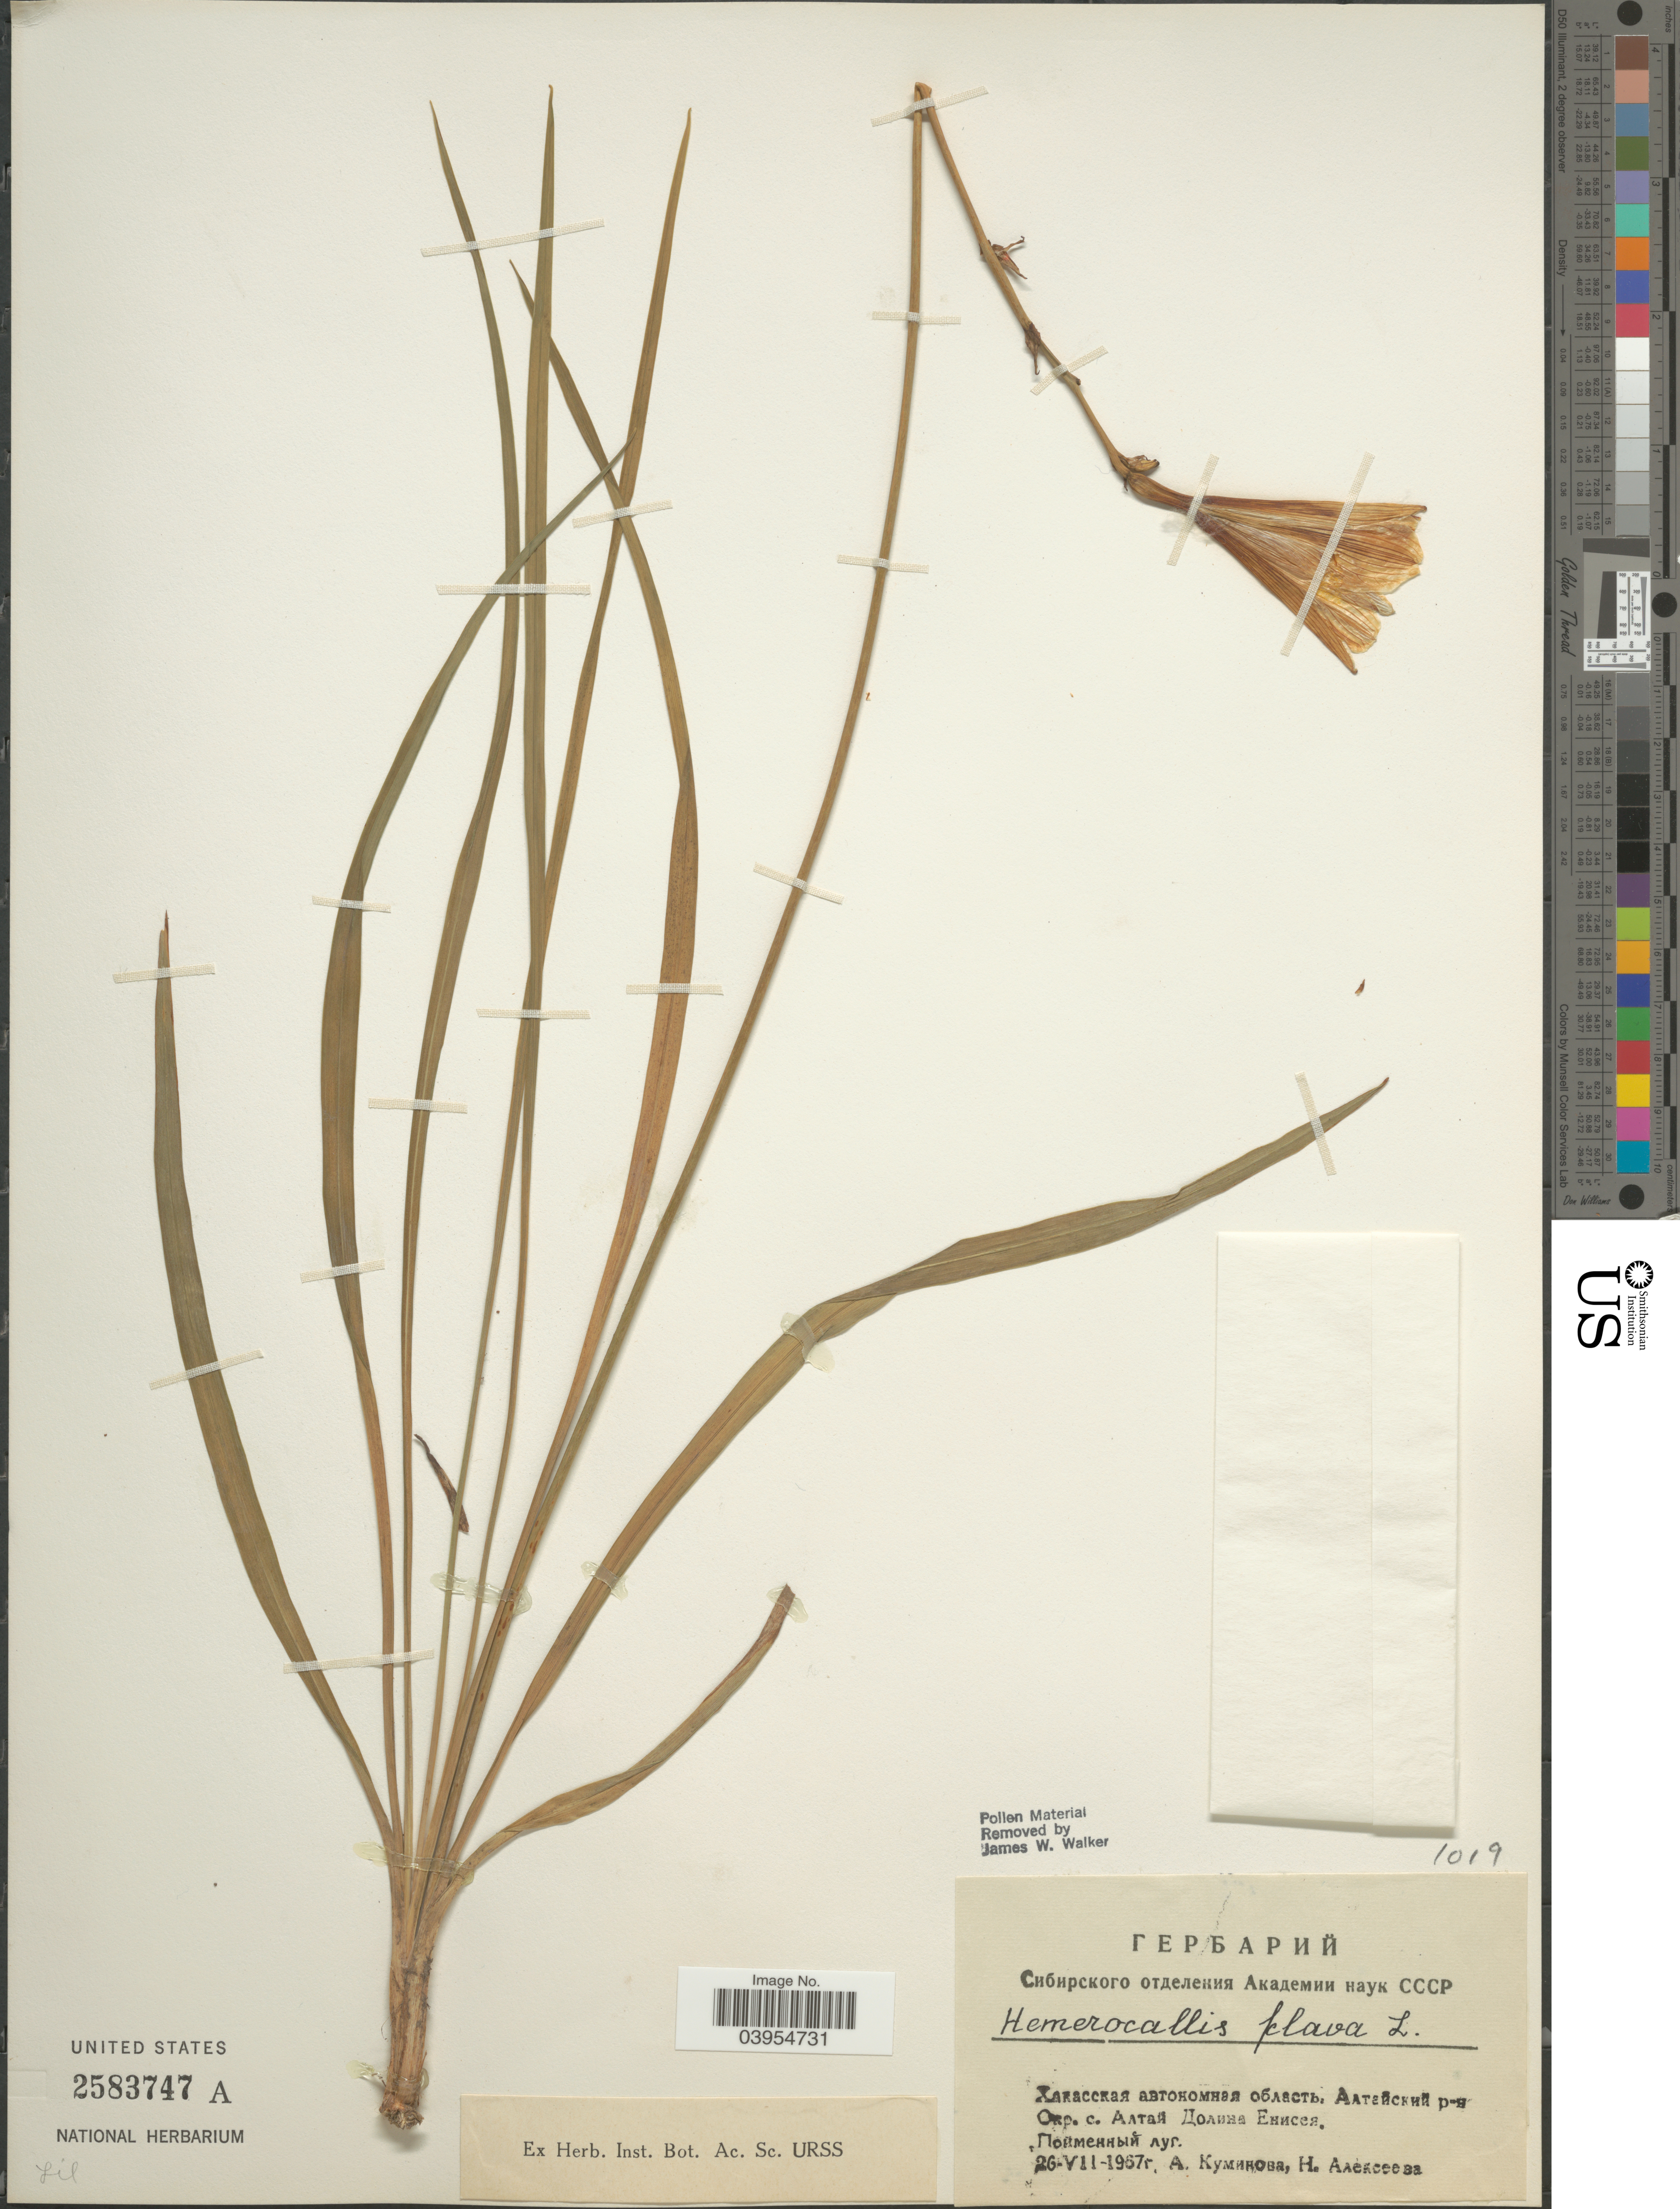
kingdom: Plantae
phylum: Tracheophyta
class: Liliopsida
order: Asparagales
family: Asphodelaceae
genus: Hemerocallis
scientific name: Hemerocallis flava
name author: L.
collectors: A. Kuminova & N. Alekseeva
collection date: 1967-07-26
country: Russian Federation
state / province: Khakassia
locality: Altayskiy Rayon, Valley of River Yenisey, vicinity of village Altay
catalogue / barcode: US 2583747A